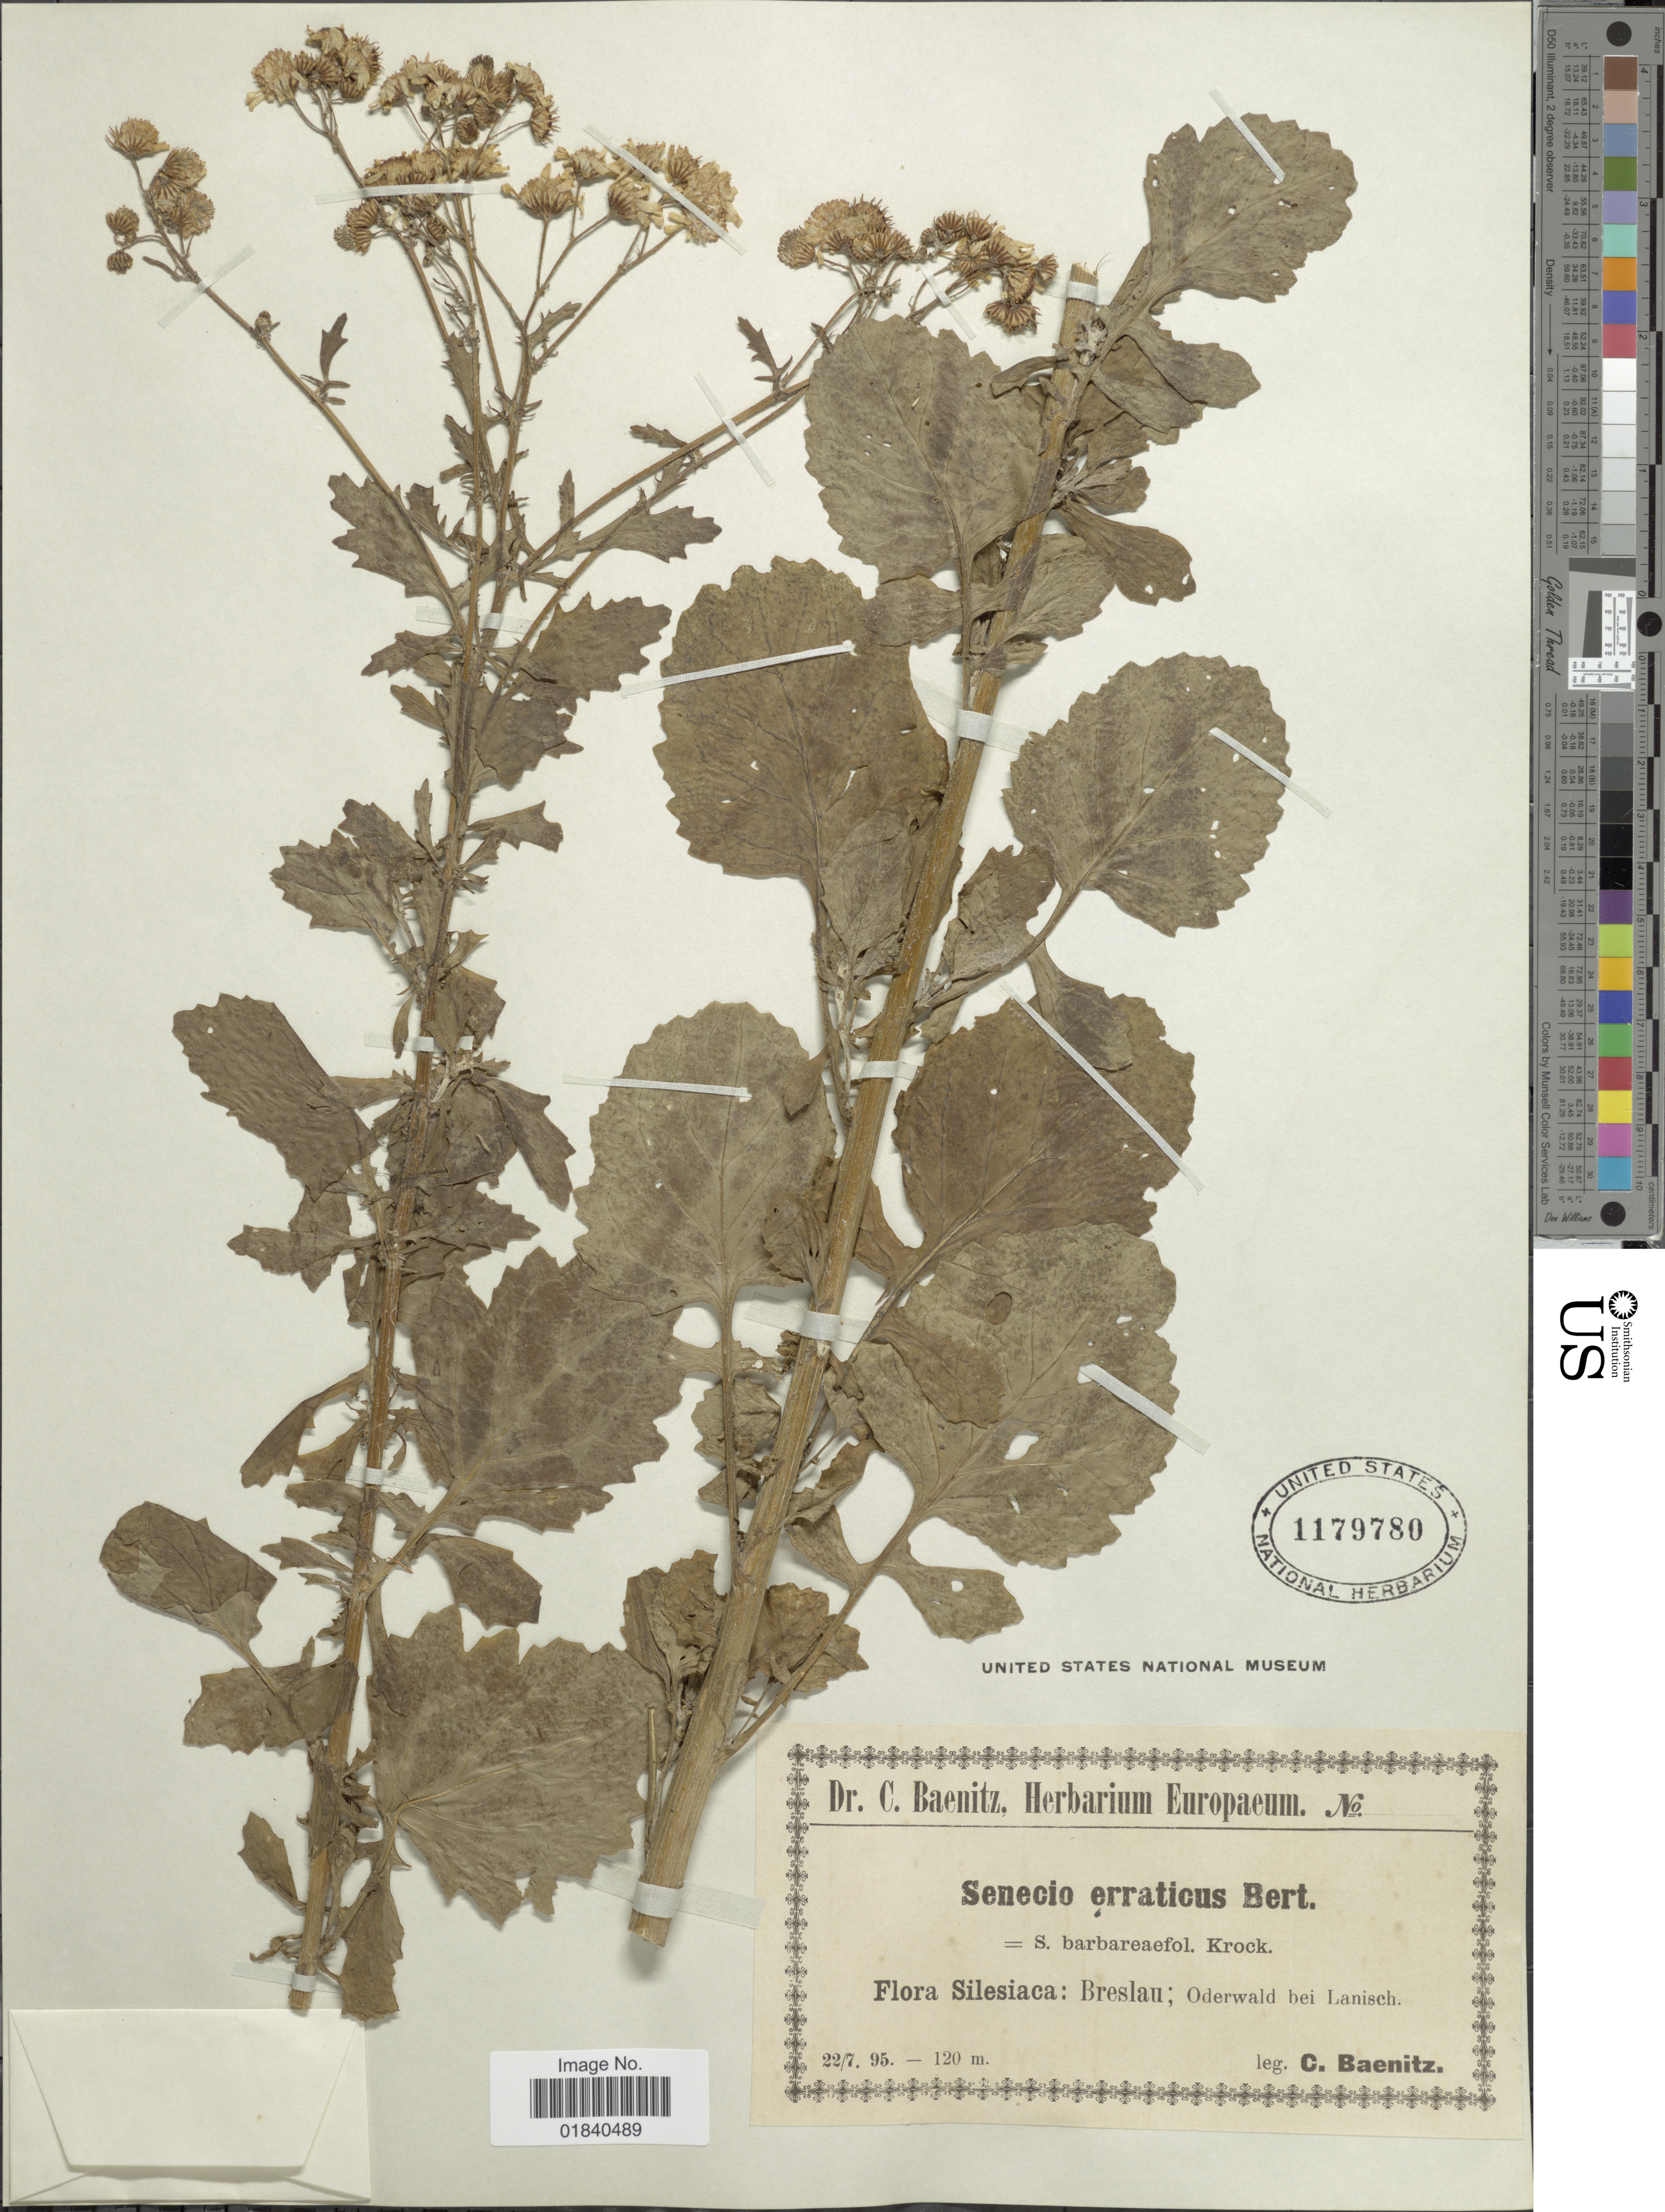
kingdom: Plantae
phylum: Tracheophyta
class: Magnoliopsida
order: Asterales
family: Asteraceae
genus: Jacobaea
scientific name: Jacobaea erratica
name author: (Bertol.) Fourr.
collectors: C. G. Baenitz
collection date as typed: Transcribed d/m/y: 22/7/95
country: Germany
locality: Silesiaca: Breslau; Oderwald bei Lanisch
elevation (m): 120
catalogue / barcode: US 1179780